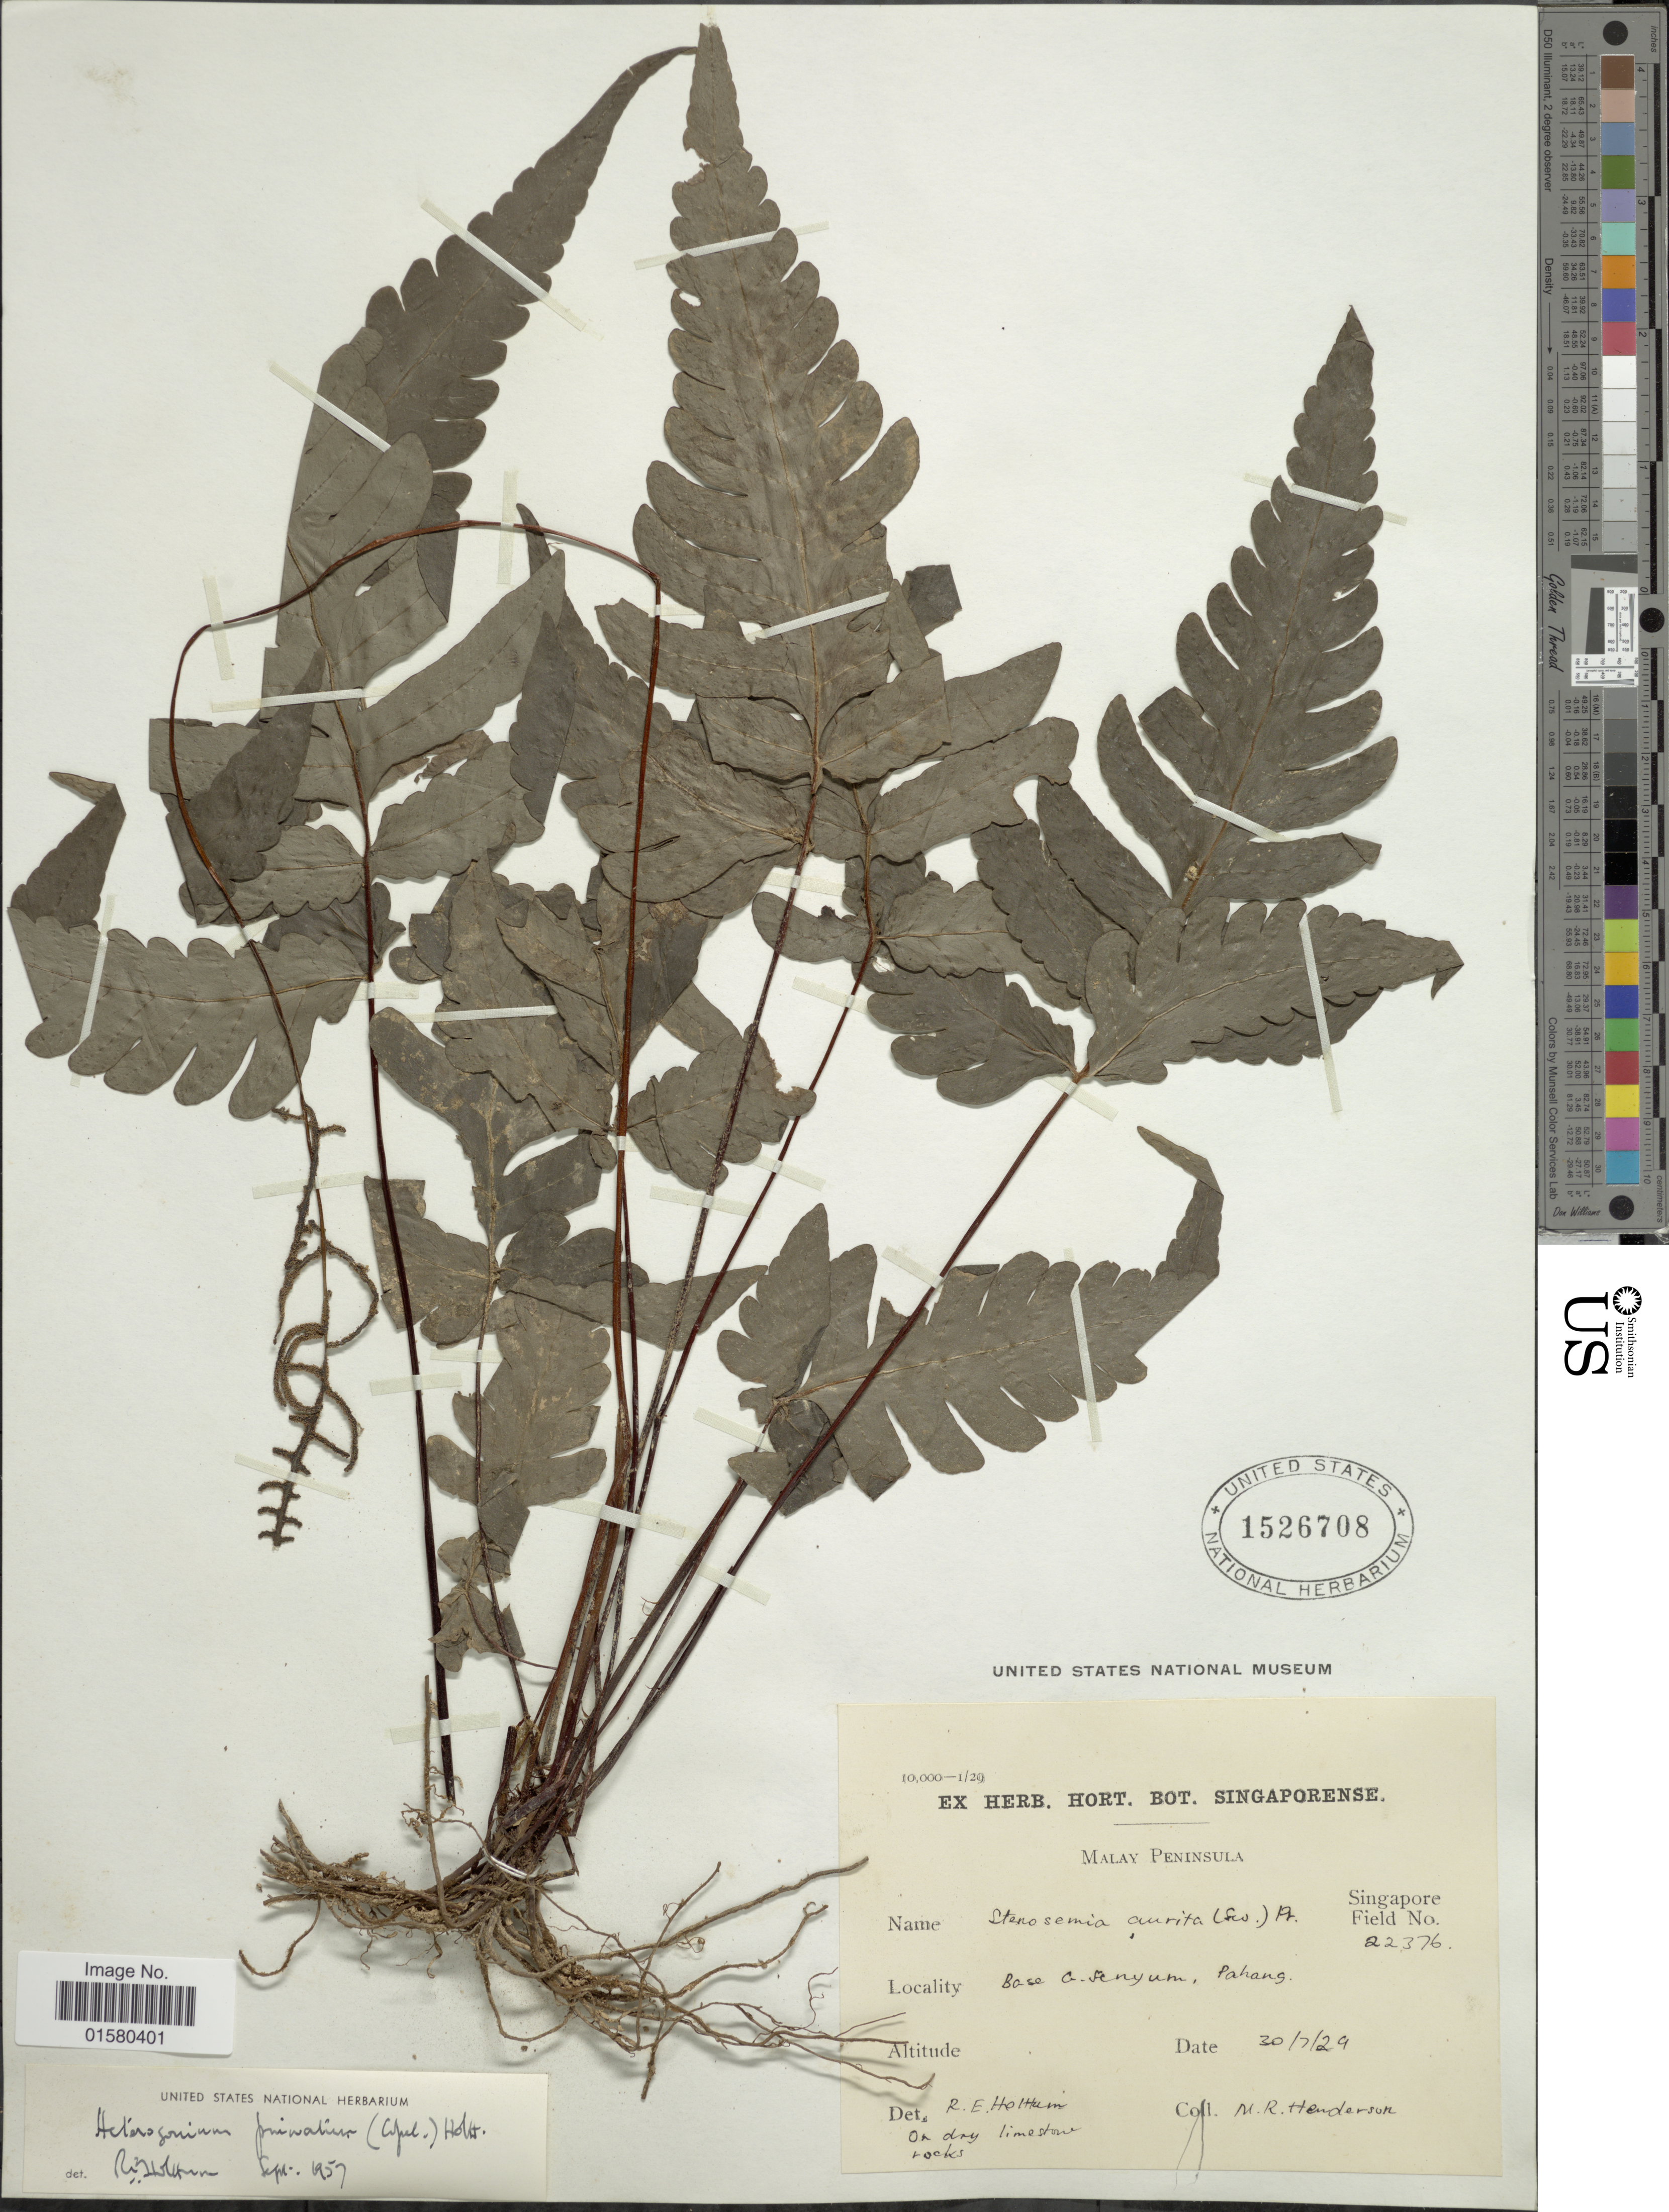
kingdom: Plantae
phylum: Tracheophyta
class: Polypodiopsida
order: Polypodiales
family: Tectariaceae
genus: Tectaria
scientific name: Tectaria pinnata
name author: (C. Chr.) R.M. Tryon & A.F. Tryon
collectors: M. Henderson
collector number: Singapore field 22376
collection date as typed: Transcribed d/m/y: 30/7/29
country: Malaysia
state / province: Pahang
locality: Malay Peninsula, base c. senyum Pahang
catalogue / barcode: US 1526708